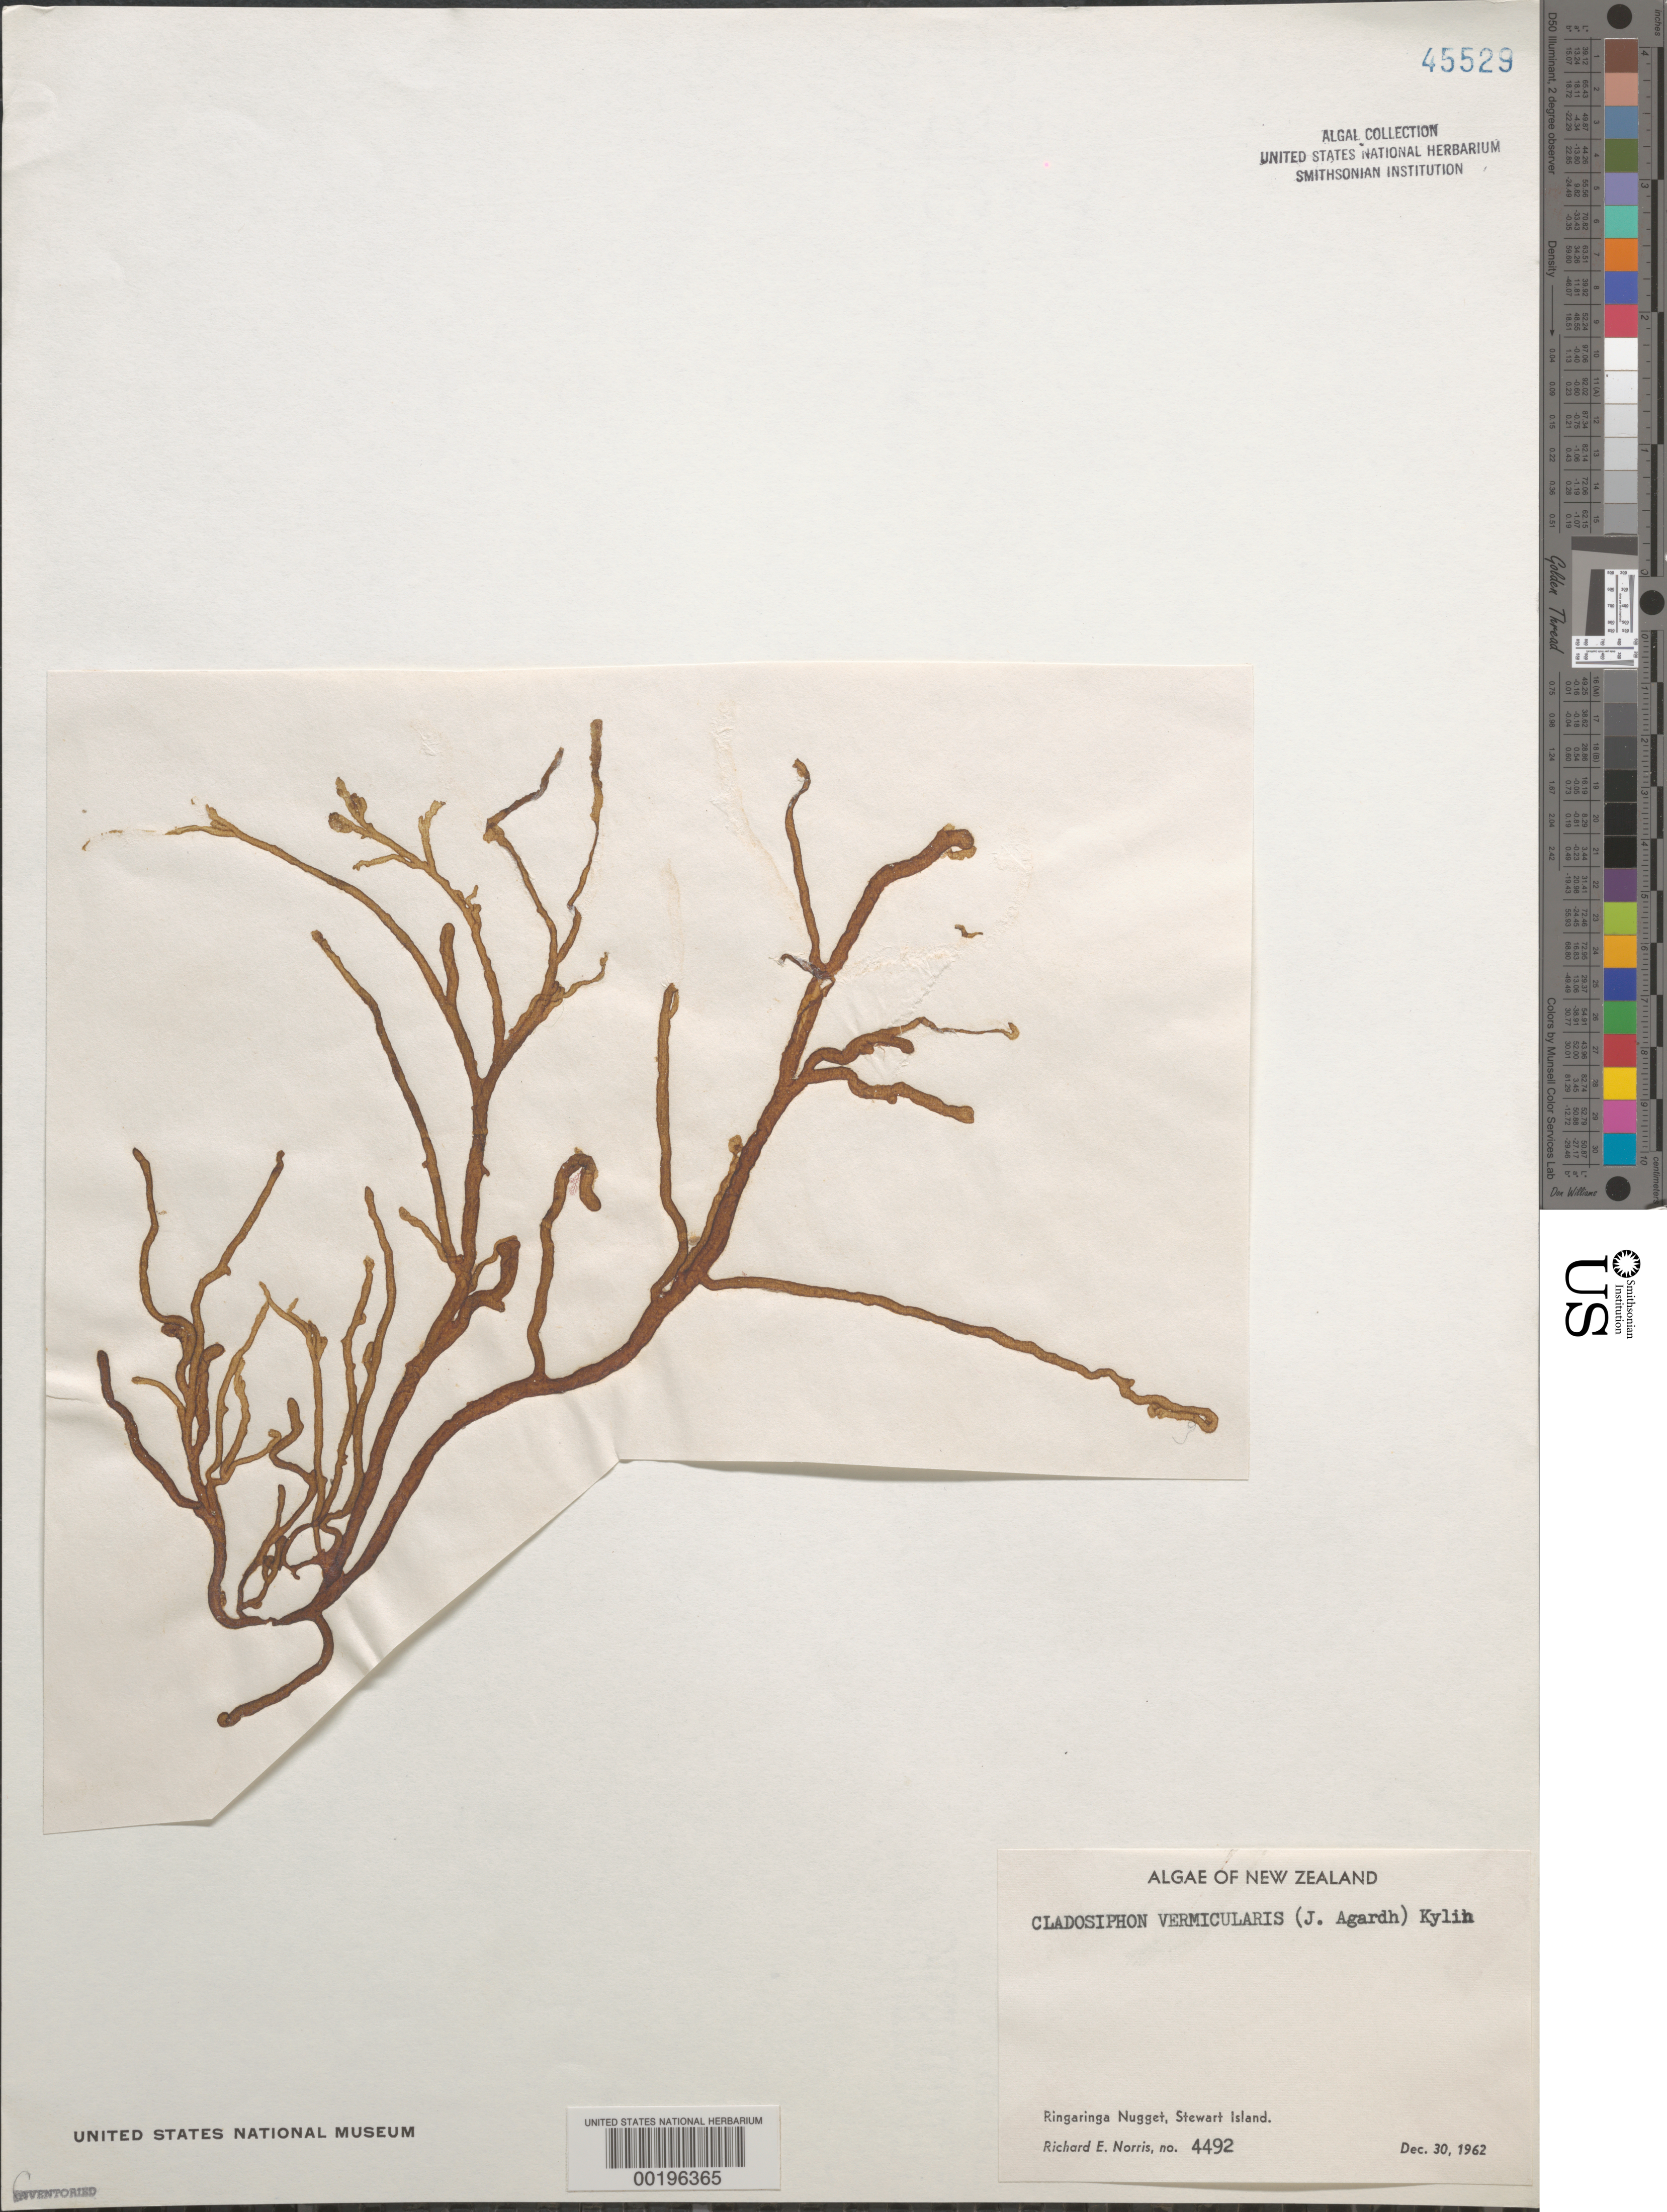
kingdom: Chromista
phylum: Ochrophyta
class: Phaeophyceae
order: Ectocarpales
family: Chordariaceae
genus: Cladosiphon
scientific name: Cladosiphon vermicularis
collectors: R. E. Norris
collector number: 4492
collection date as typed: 30 Dec 1962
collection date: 1962-12-30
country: New Zealand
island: Stewart Island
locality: Ringaringa Nugget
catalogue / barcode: US 45529